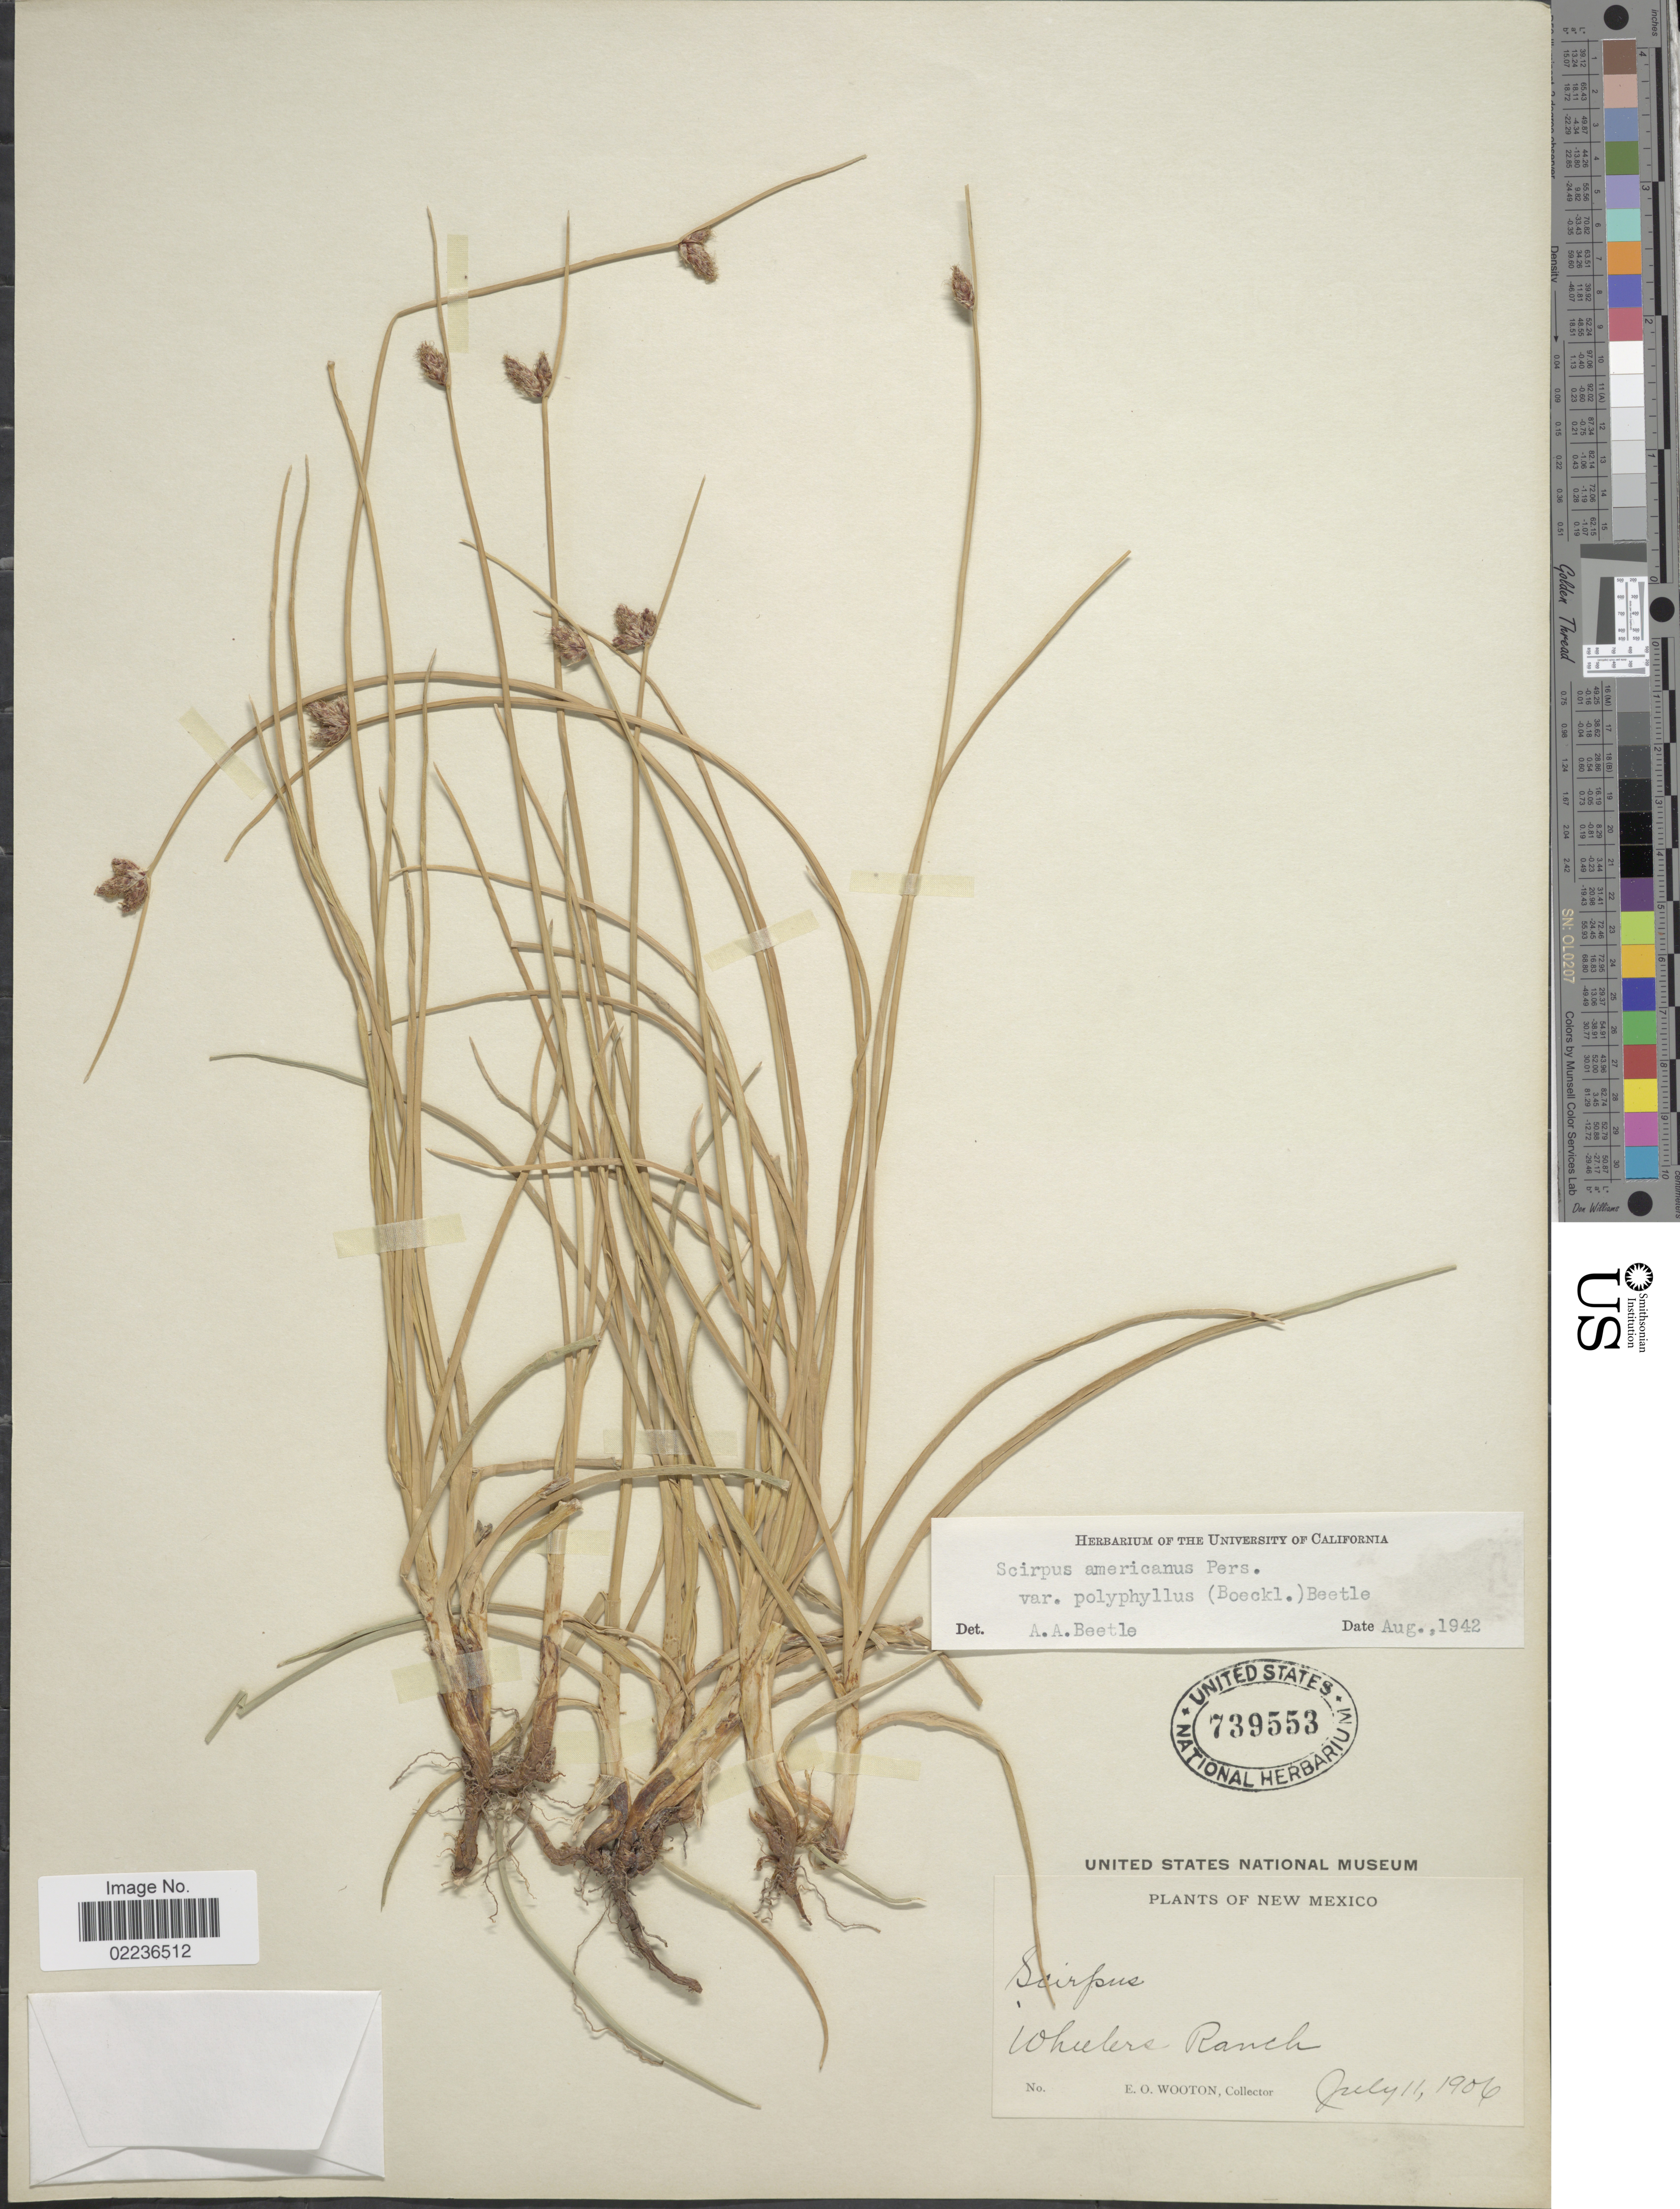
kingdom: Plantae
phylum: Tracheophyta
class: Liliopsida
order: Poales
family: Cyperaceae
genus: Schoenoplectus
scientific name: Schoenoplectus pungens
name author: (Vahl) Palla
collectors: E. O. Wooton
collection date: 1906-07-11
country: United States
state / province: New Mexico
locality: Wheelers Ranch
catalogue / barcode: US 739553